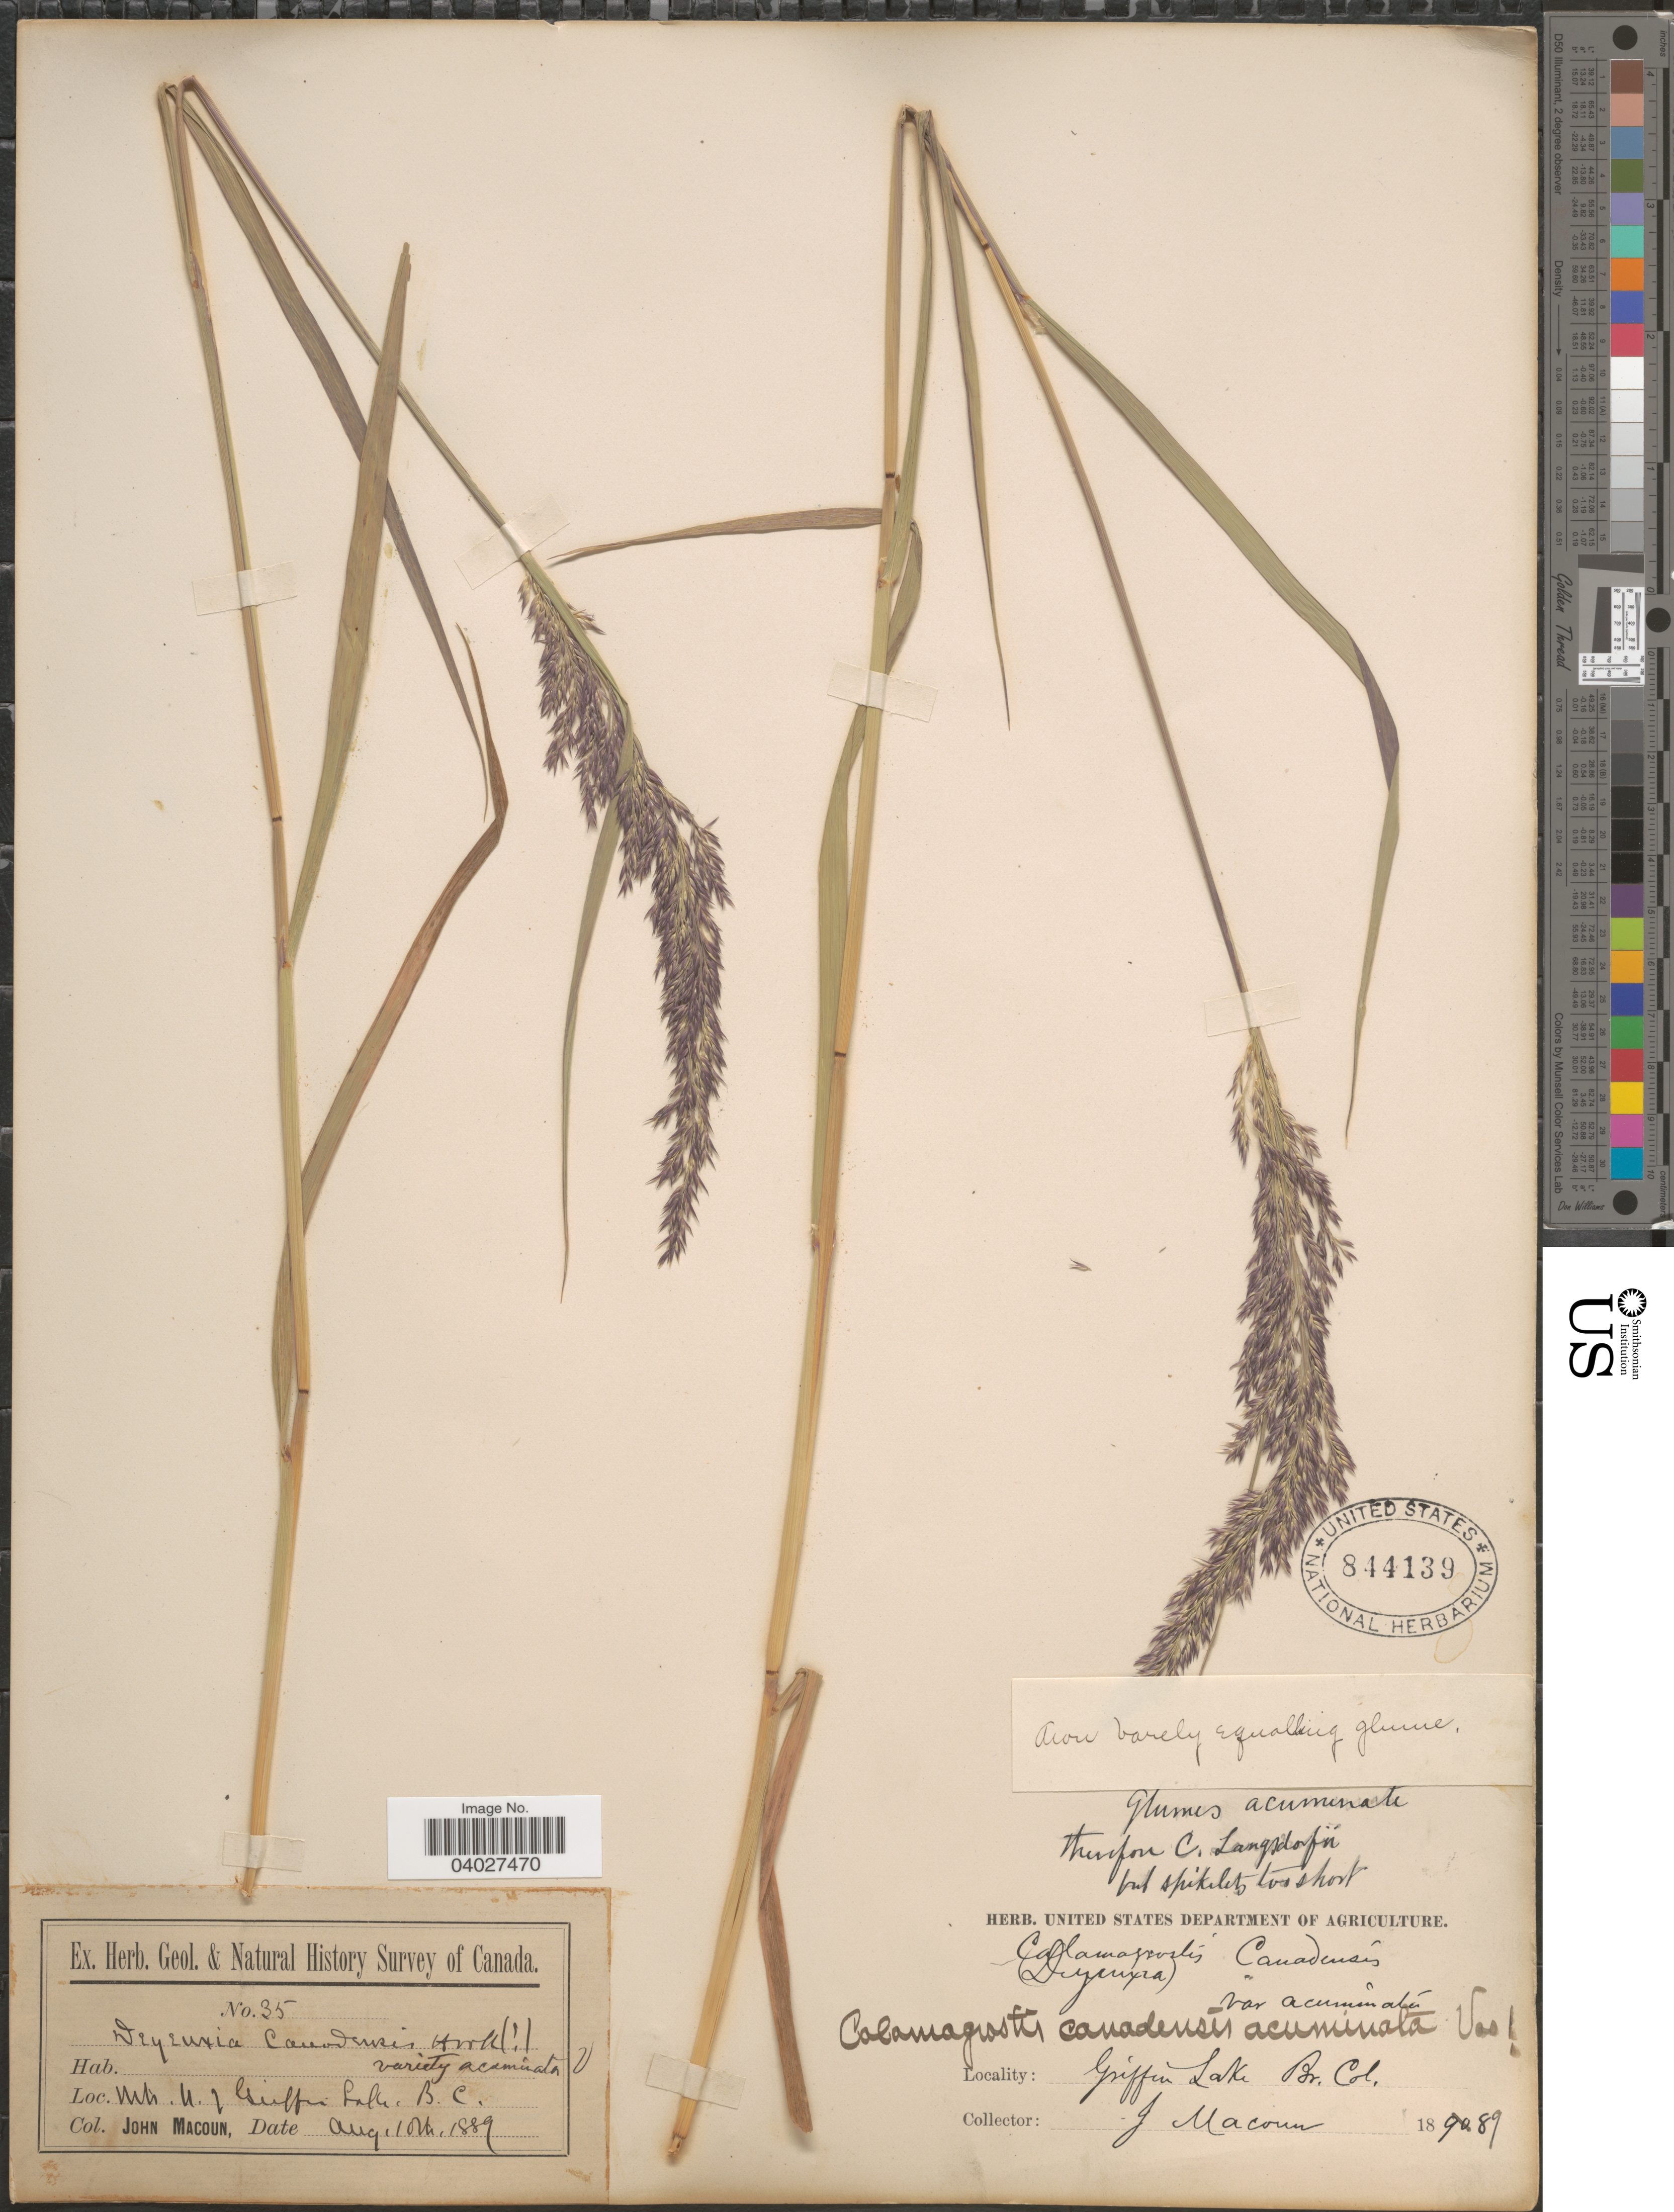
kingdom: Plantae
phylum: Tracheophyta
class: Liliopsida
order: Poales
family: Poaceae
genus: Calamagrostis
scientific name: Calamagrostis canadensis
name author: (Michx.) P. Beauv.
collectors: J. Macoun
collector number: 35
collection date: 1889-08-10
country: Canada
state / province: British Columbia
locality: Mts. N. of Griffin Lake.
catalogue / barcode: US 844139